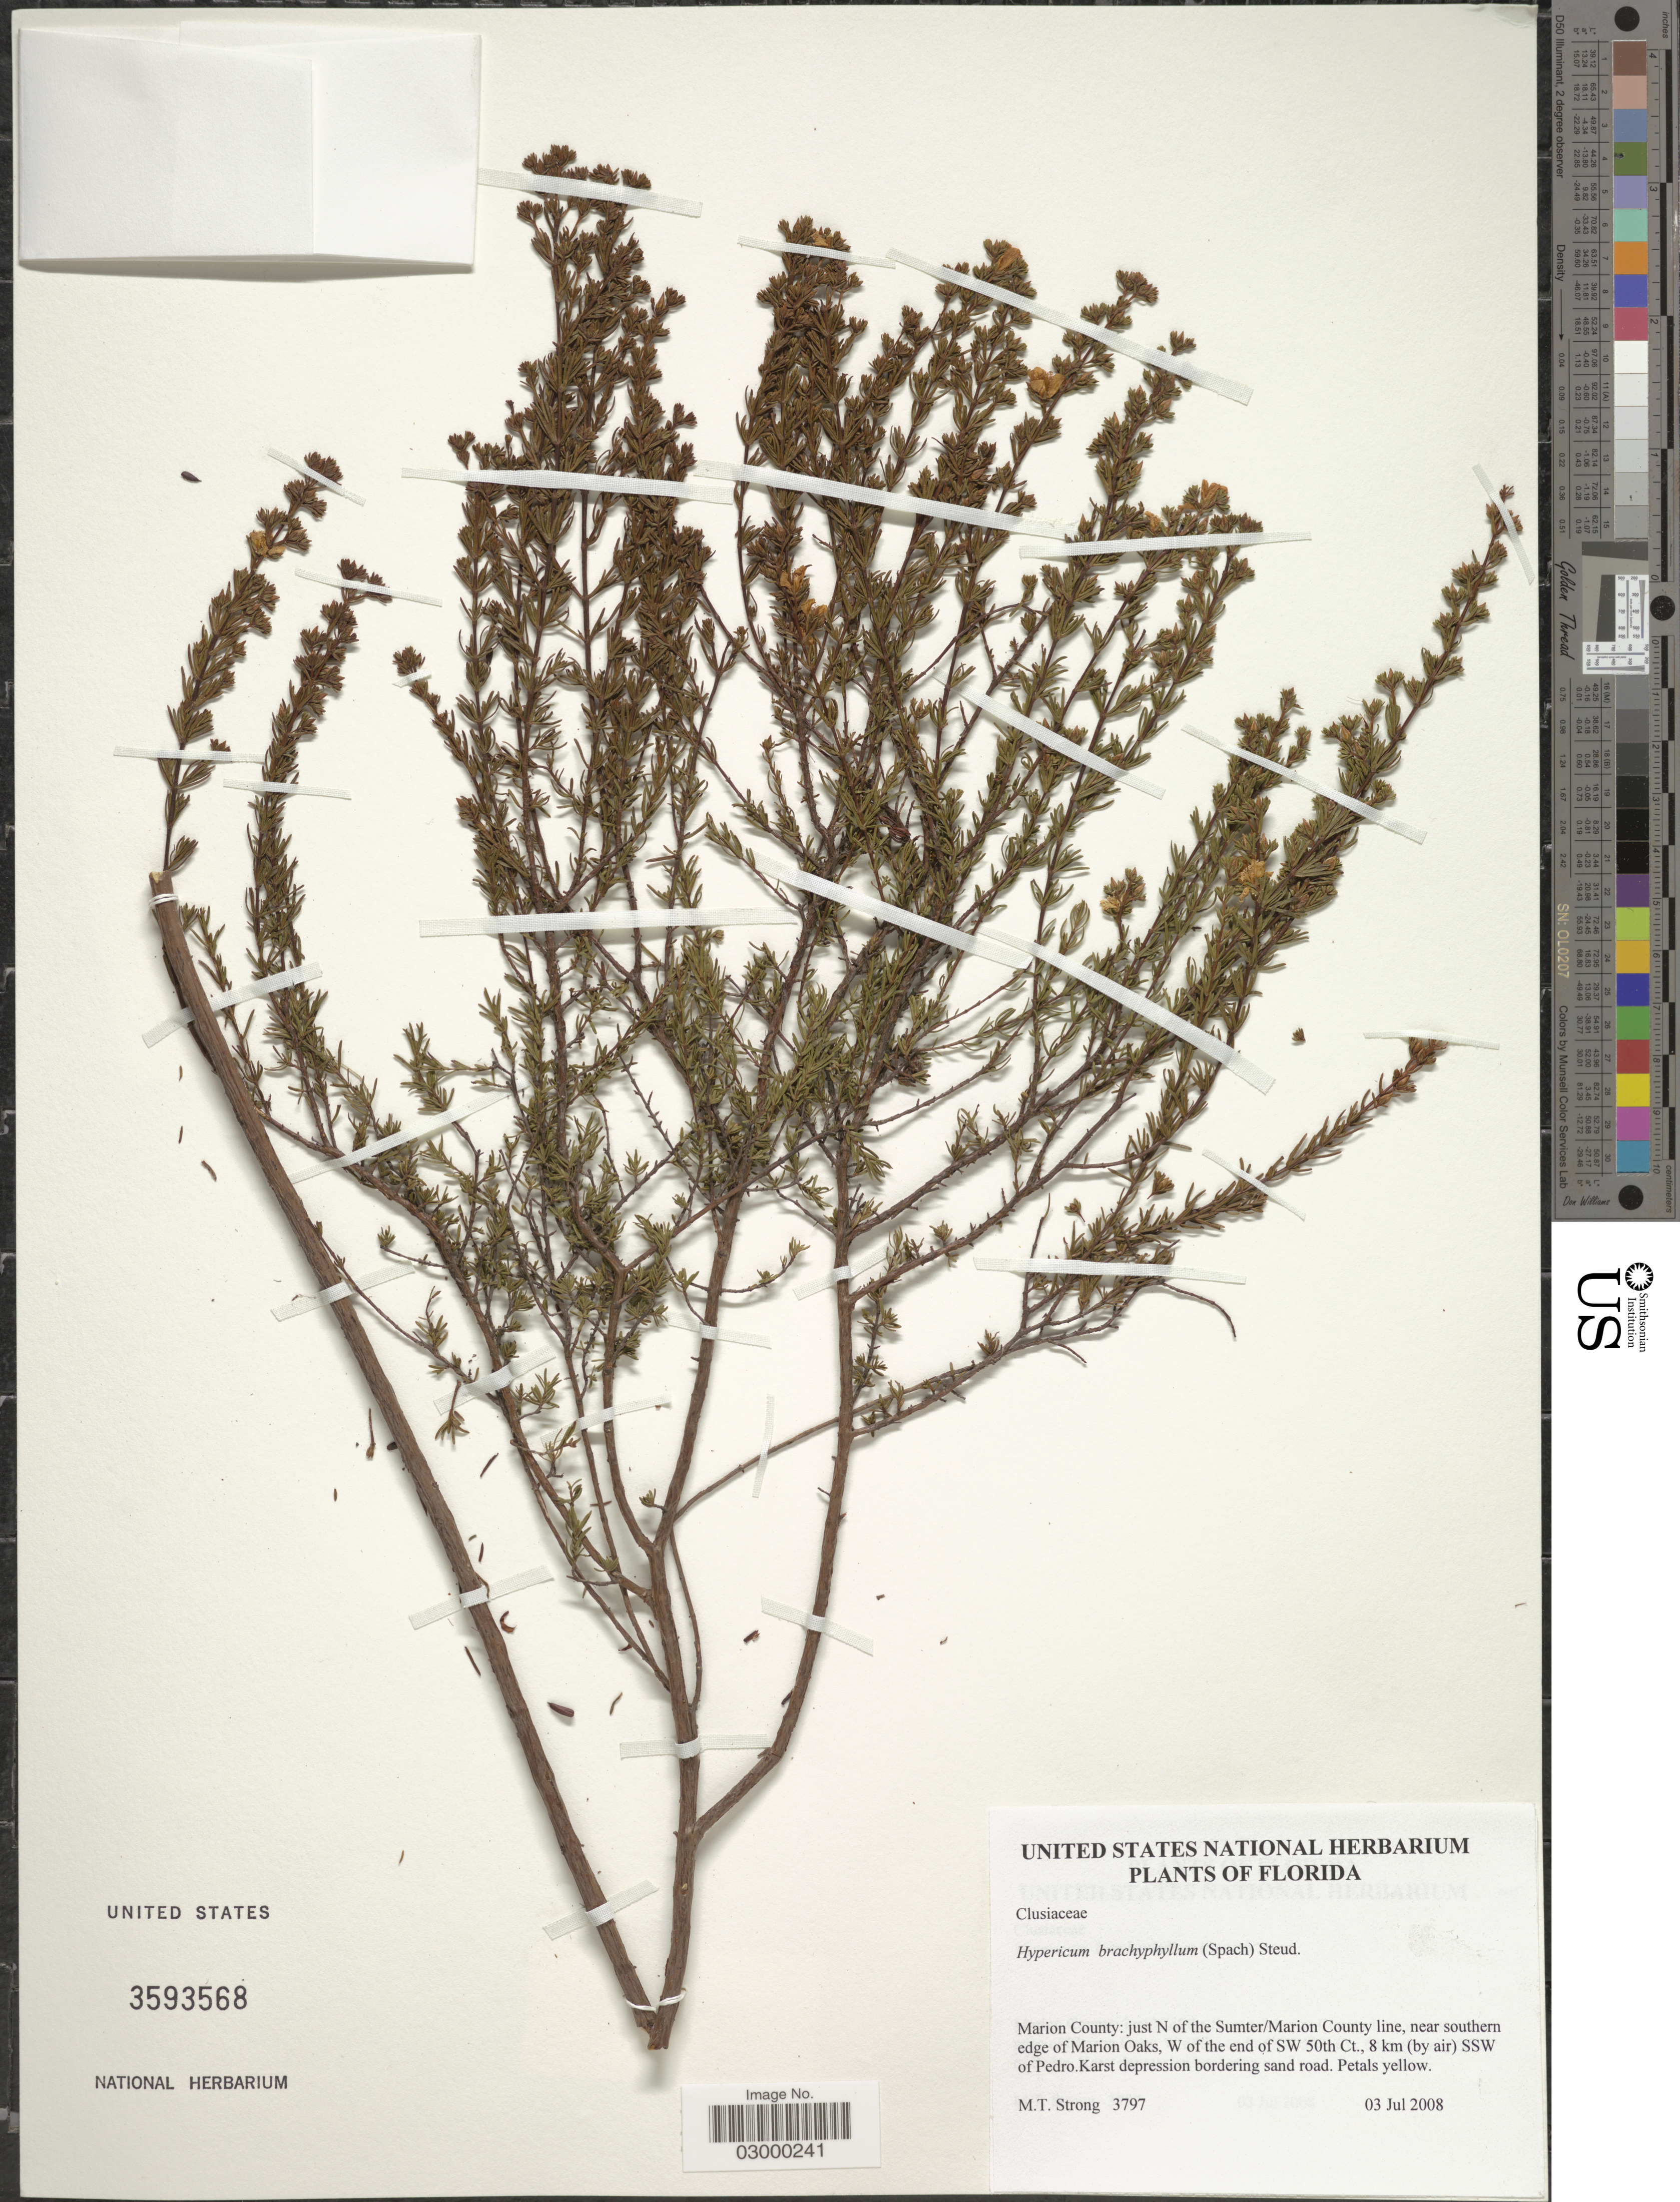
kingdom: Plantae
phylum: Tracheophyta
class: Magnoliopsida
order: Malpighiales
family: Hypericaceae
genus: Hypericum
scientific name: Hypericum brachyphyllum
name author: (Spach) Steud.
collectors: M. T. Strong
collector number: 3797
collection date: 2008-07-03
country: United States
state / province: Florida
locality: Marion County, just N of the Sumter/Marion County line, near southern edge of Marion Oaks, W of the end of SW 50th Ct., 8 km (by air) SSW of Pedro.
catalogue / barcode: US 3593568